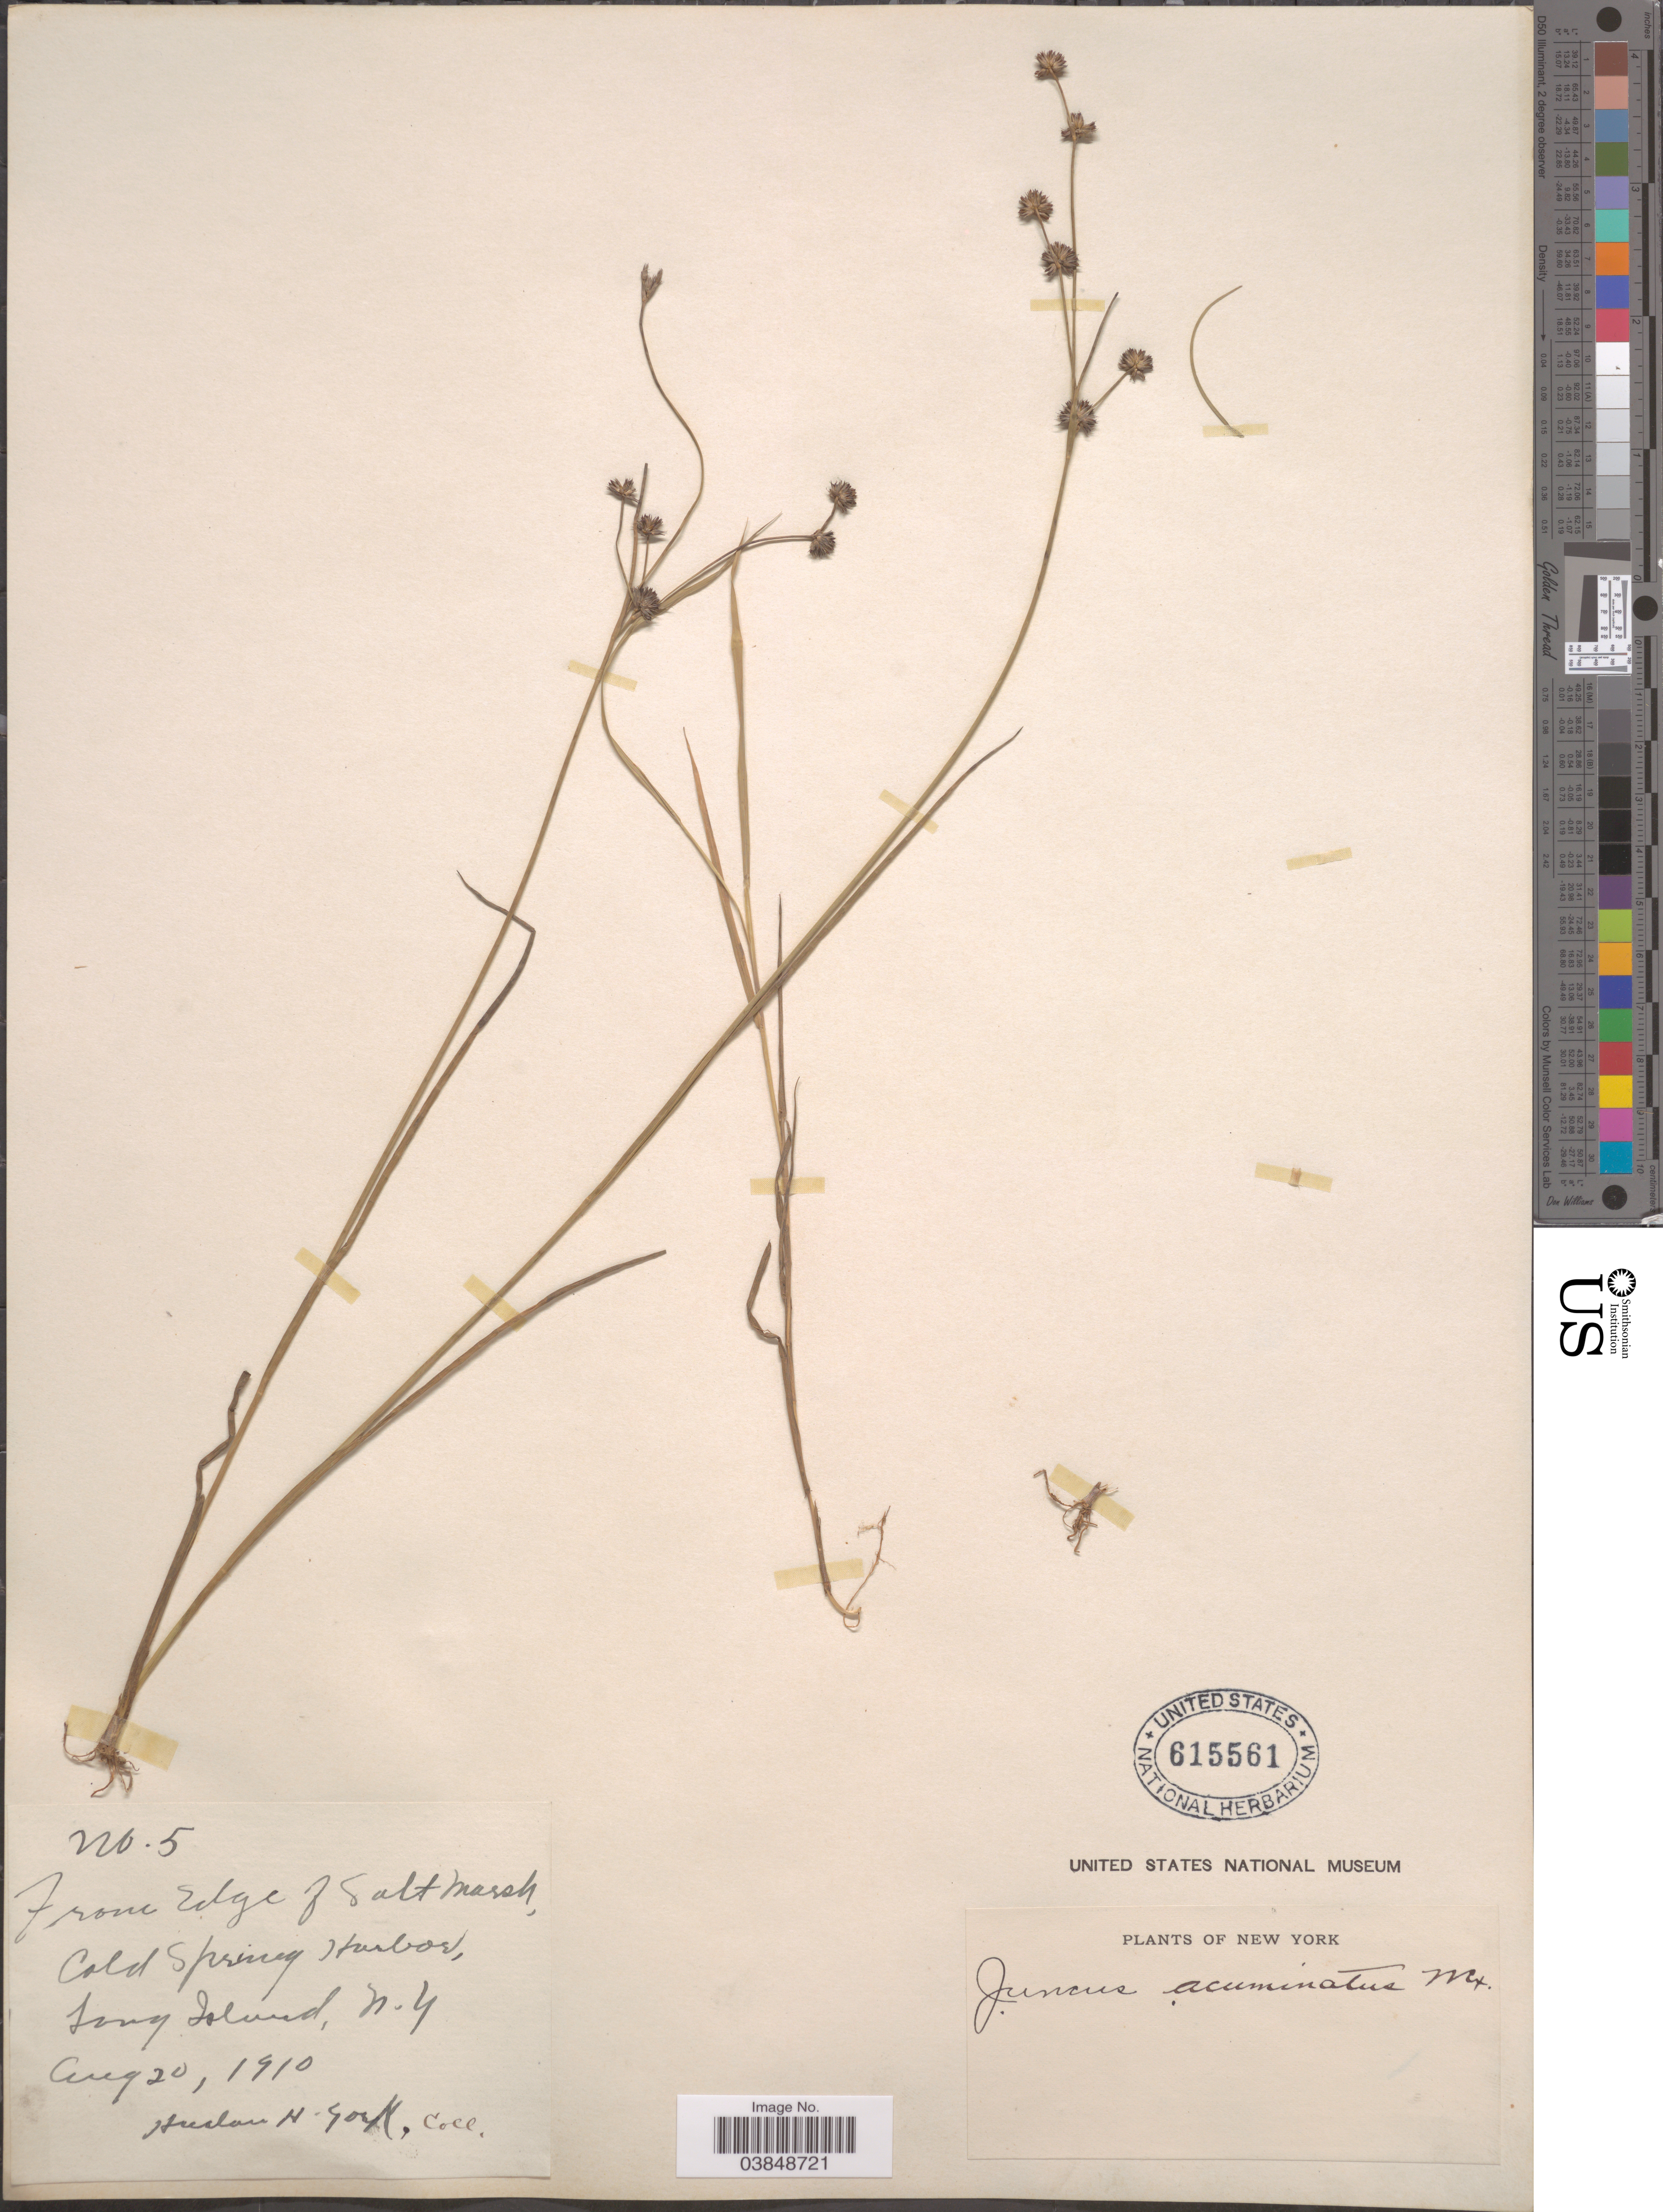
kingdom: Plantae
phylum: Tracheophyta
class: Liliopsida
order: Poales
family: Juncaceae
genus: Juncus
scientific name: Juncus acuminatus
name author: Michx.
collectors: H. York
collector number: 5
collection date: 1910-08-20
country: United States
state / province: New York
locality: From Edge of Salt Marsh, Cold Spring Harbor, Long Island, N.Y.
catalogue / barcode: US 615561